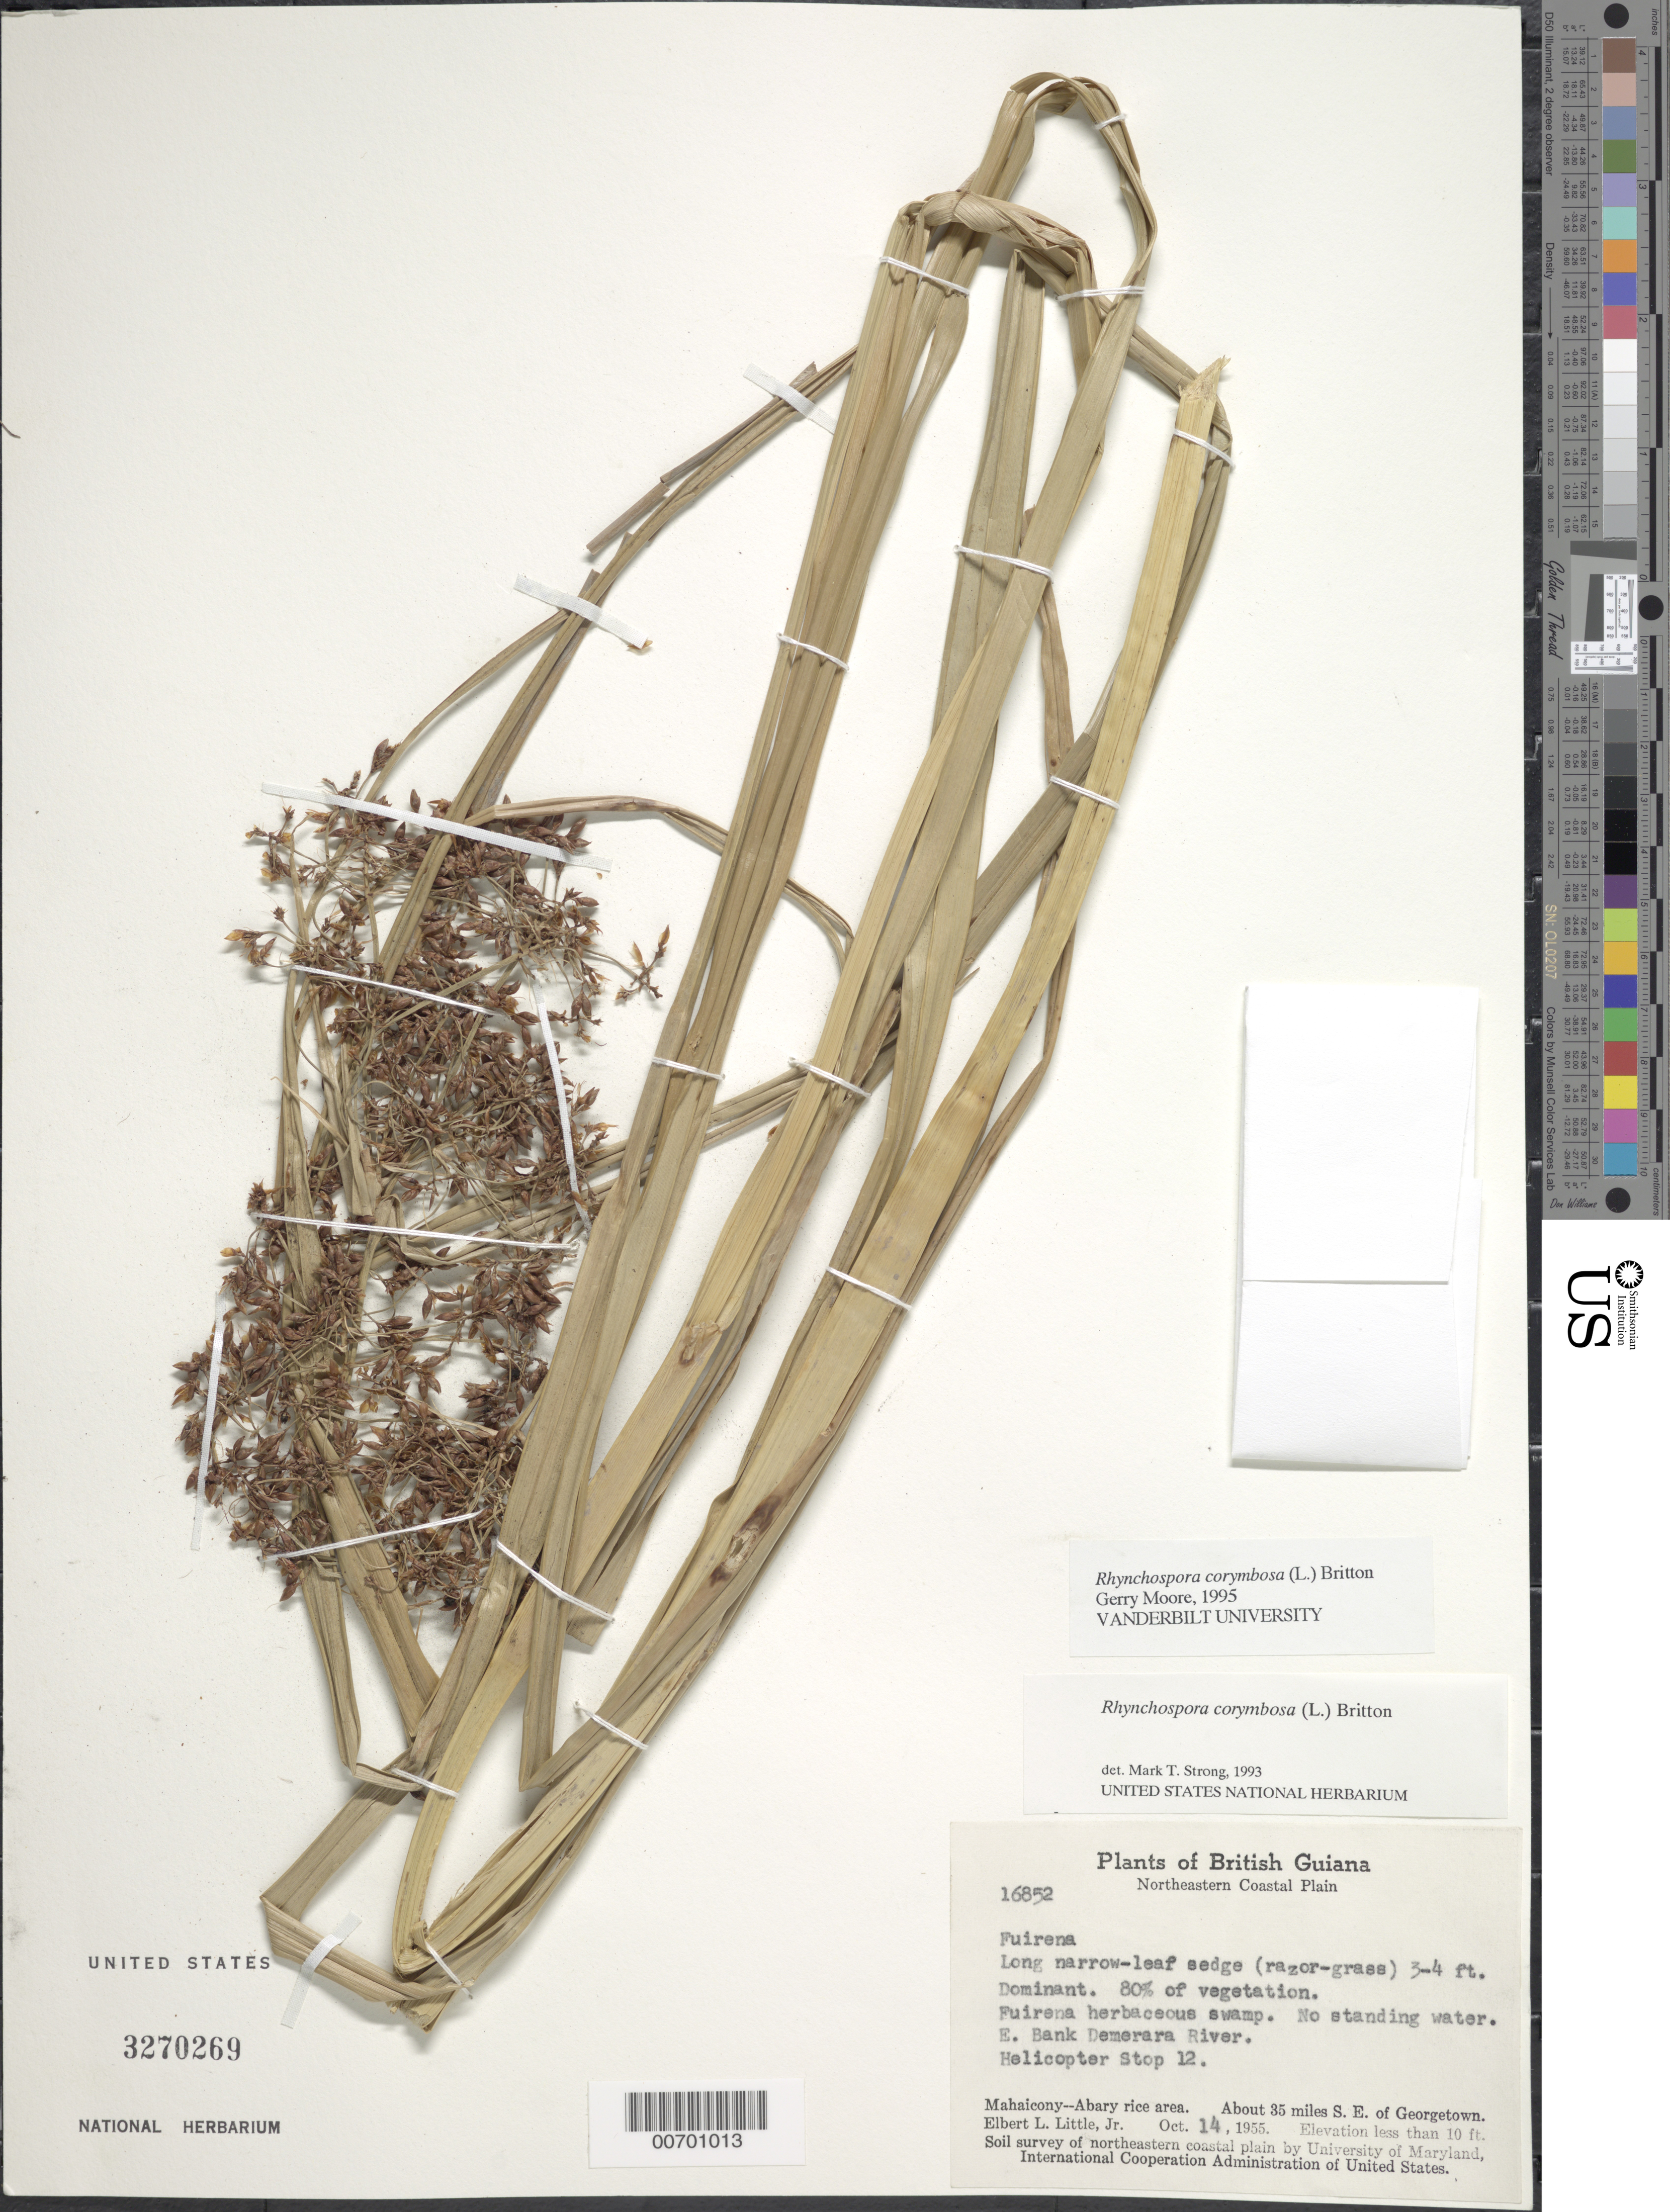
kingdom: Plantae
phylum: Tracheophyta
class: Liliopsida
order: Poales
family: Cyperaceae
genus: Rhynchospora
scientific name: Rhynchospora corymbosa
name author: (L.) Britton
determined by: Moore, G. T.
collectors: E. L. Little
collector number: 16852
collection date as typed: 14-Oct-55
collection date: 1955-10-14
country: Guyana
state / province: Mahaica-Berbice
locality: Mahaicony-Abary rice area, E bank Demerara R., about 35 mi. SE of Georgetown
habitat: Fuirena herbaceous swamp, no standing water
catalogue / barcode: US 3270269